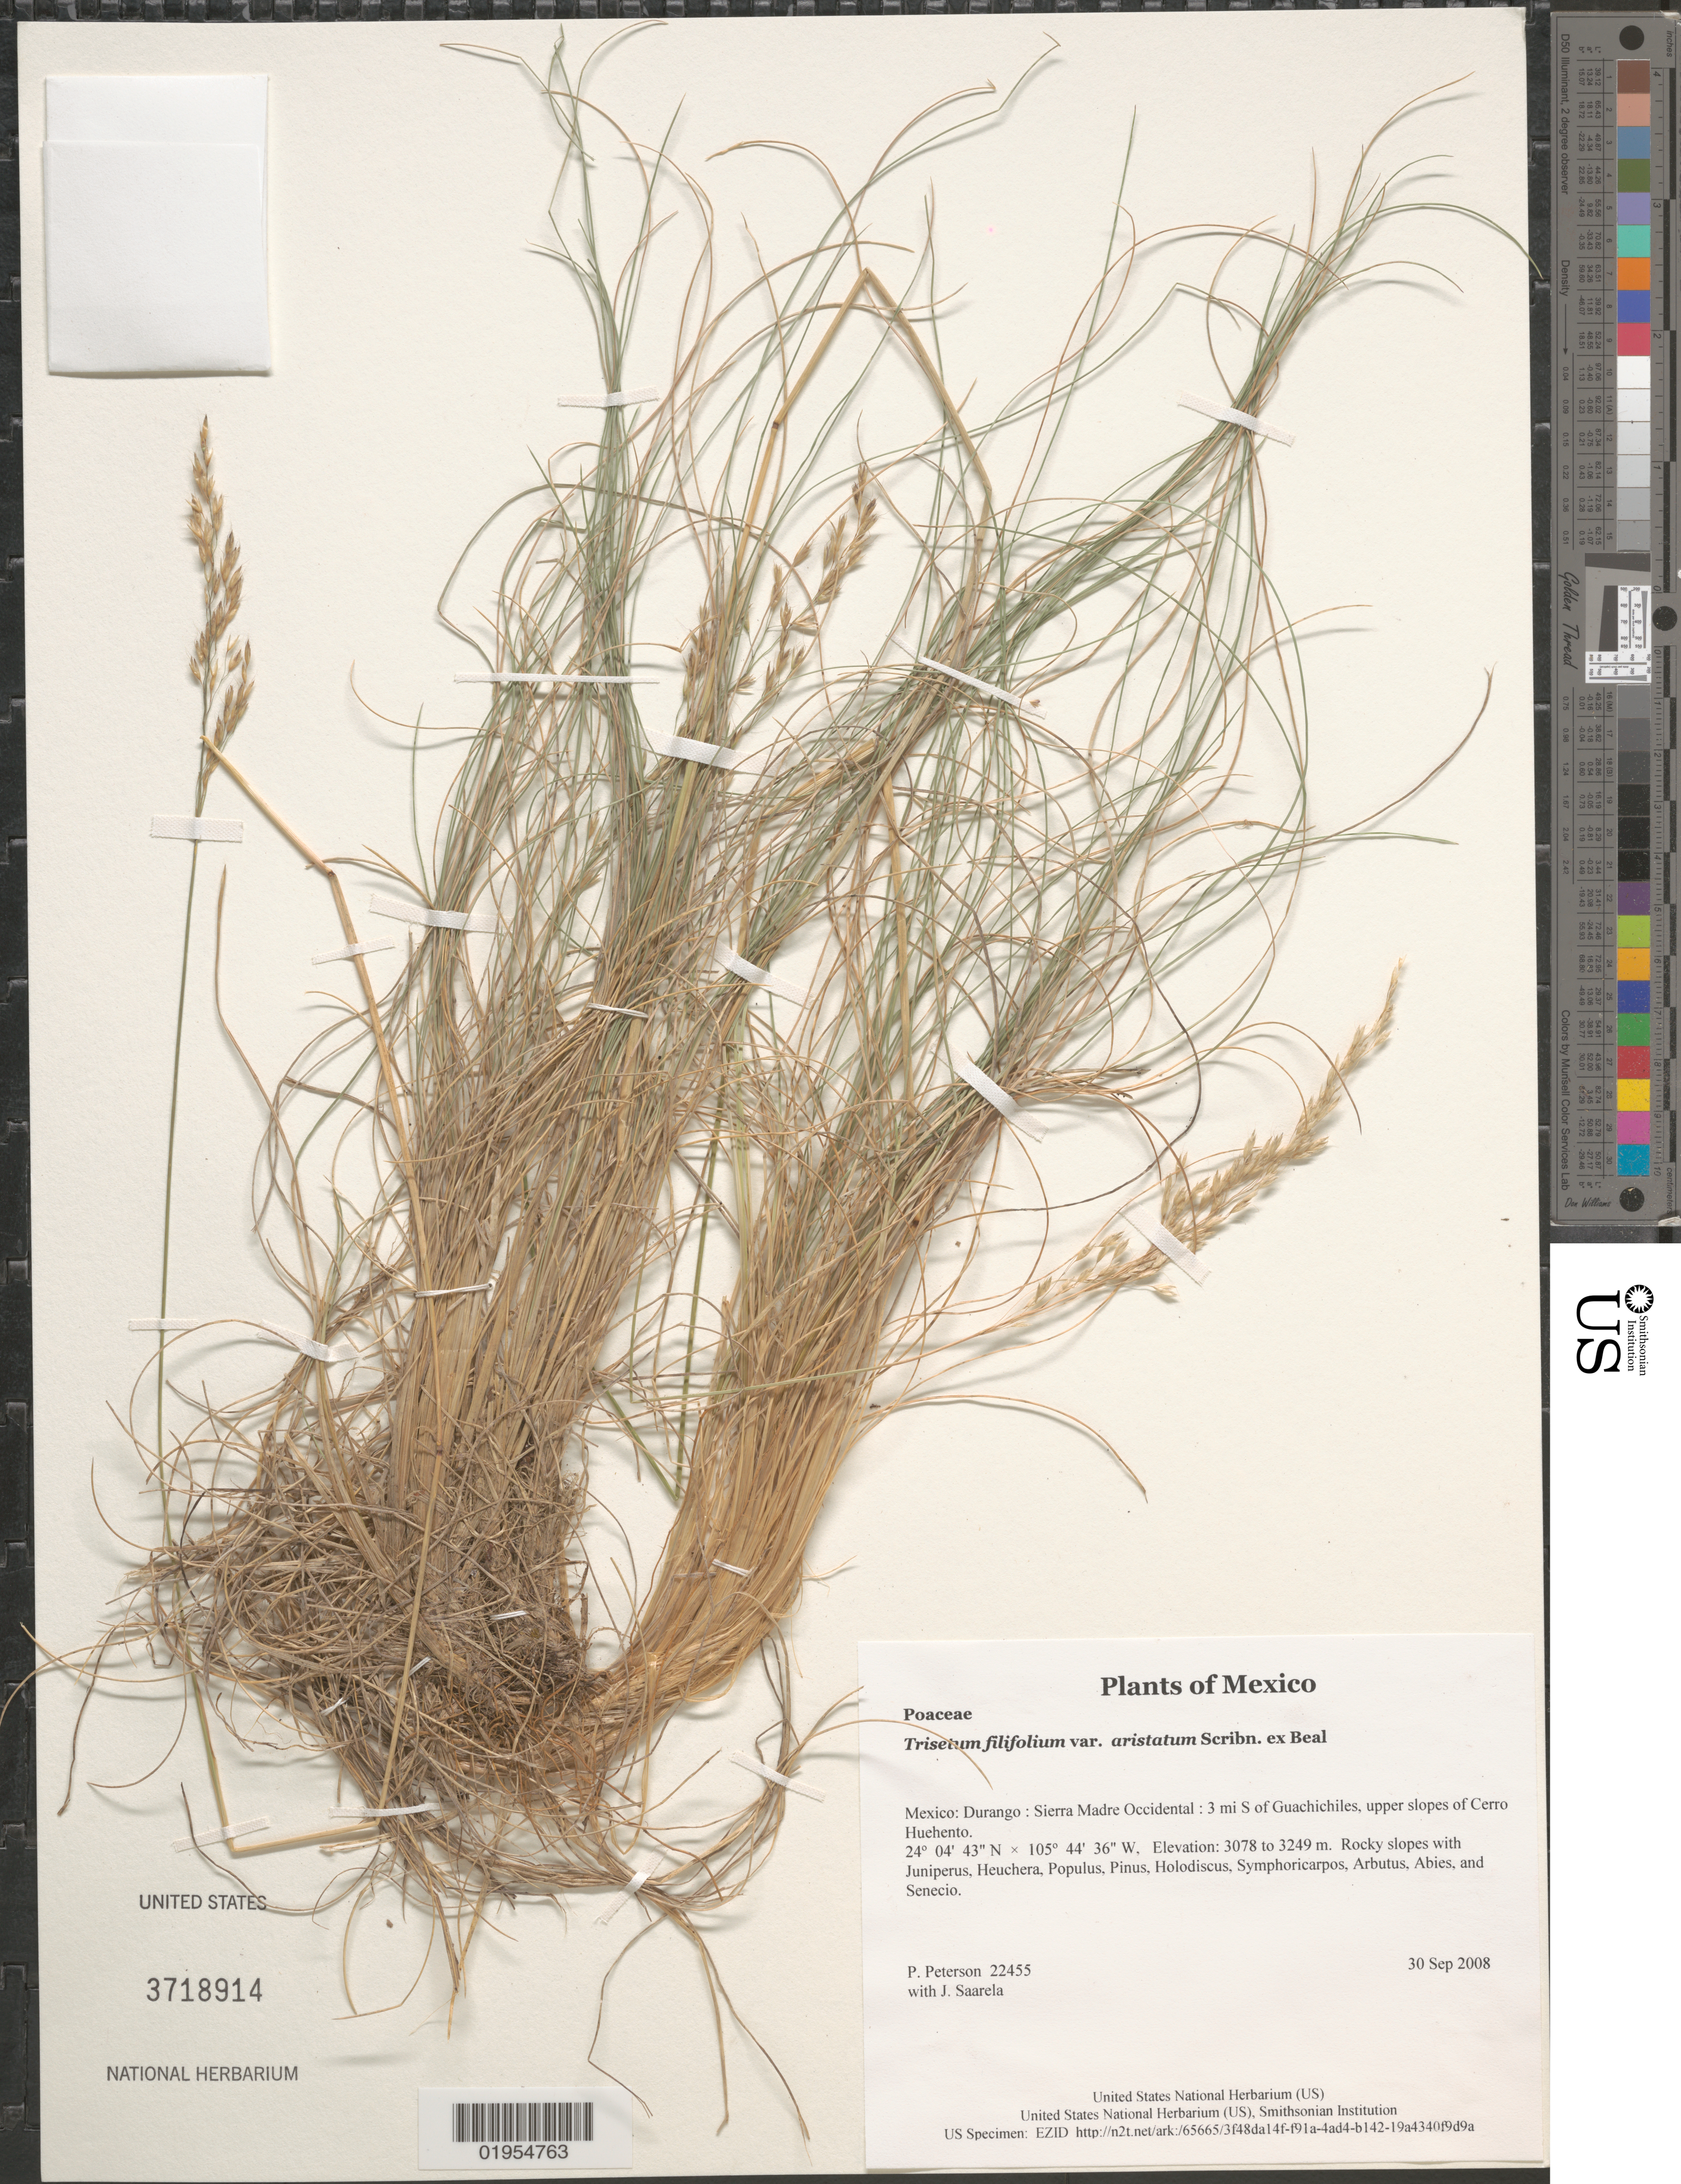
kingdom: Plantae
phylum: Tracheophyta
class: Liliopsida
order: Poales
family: Poaceae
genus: Trisetum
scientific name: Trisetum filifolium var. aristatum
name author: Scribn. ex W.J. Beal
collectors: P. M. Peterson & J. Saarela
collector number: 22455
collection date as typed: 30 Sep 2008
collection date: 2008-09-30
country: Mexico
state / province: Durango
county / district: Sierra Madre Occidental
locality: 3 mi S of Guachichiles, upper slopes of Cerro Huehento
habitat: Rocky slopes with Juniperus, Heuchera, Populus, Pinus, Holodiscus, Symphoricarpos, Arbutus, Abies, and Senecio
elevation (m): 3078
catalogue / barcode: US 3718914